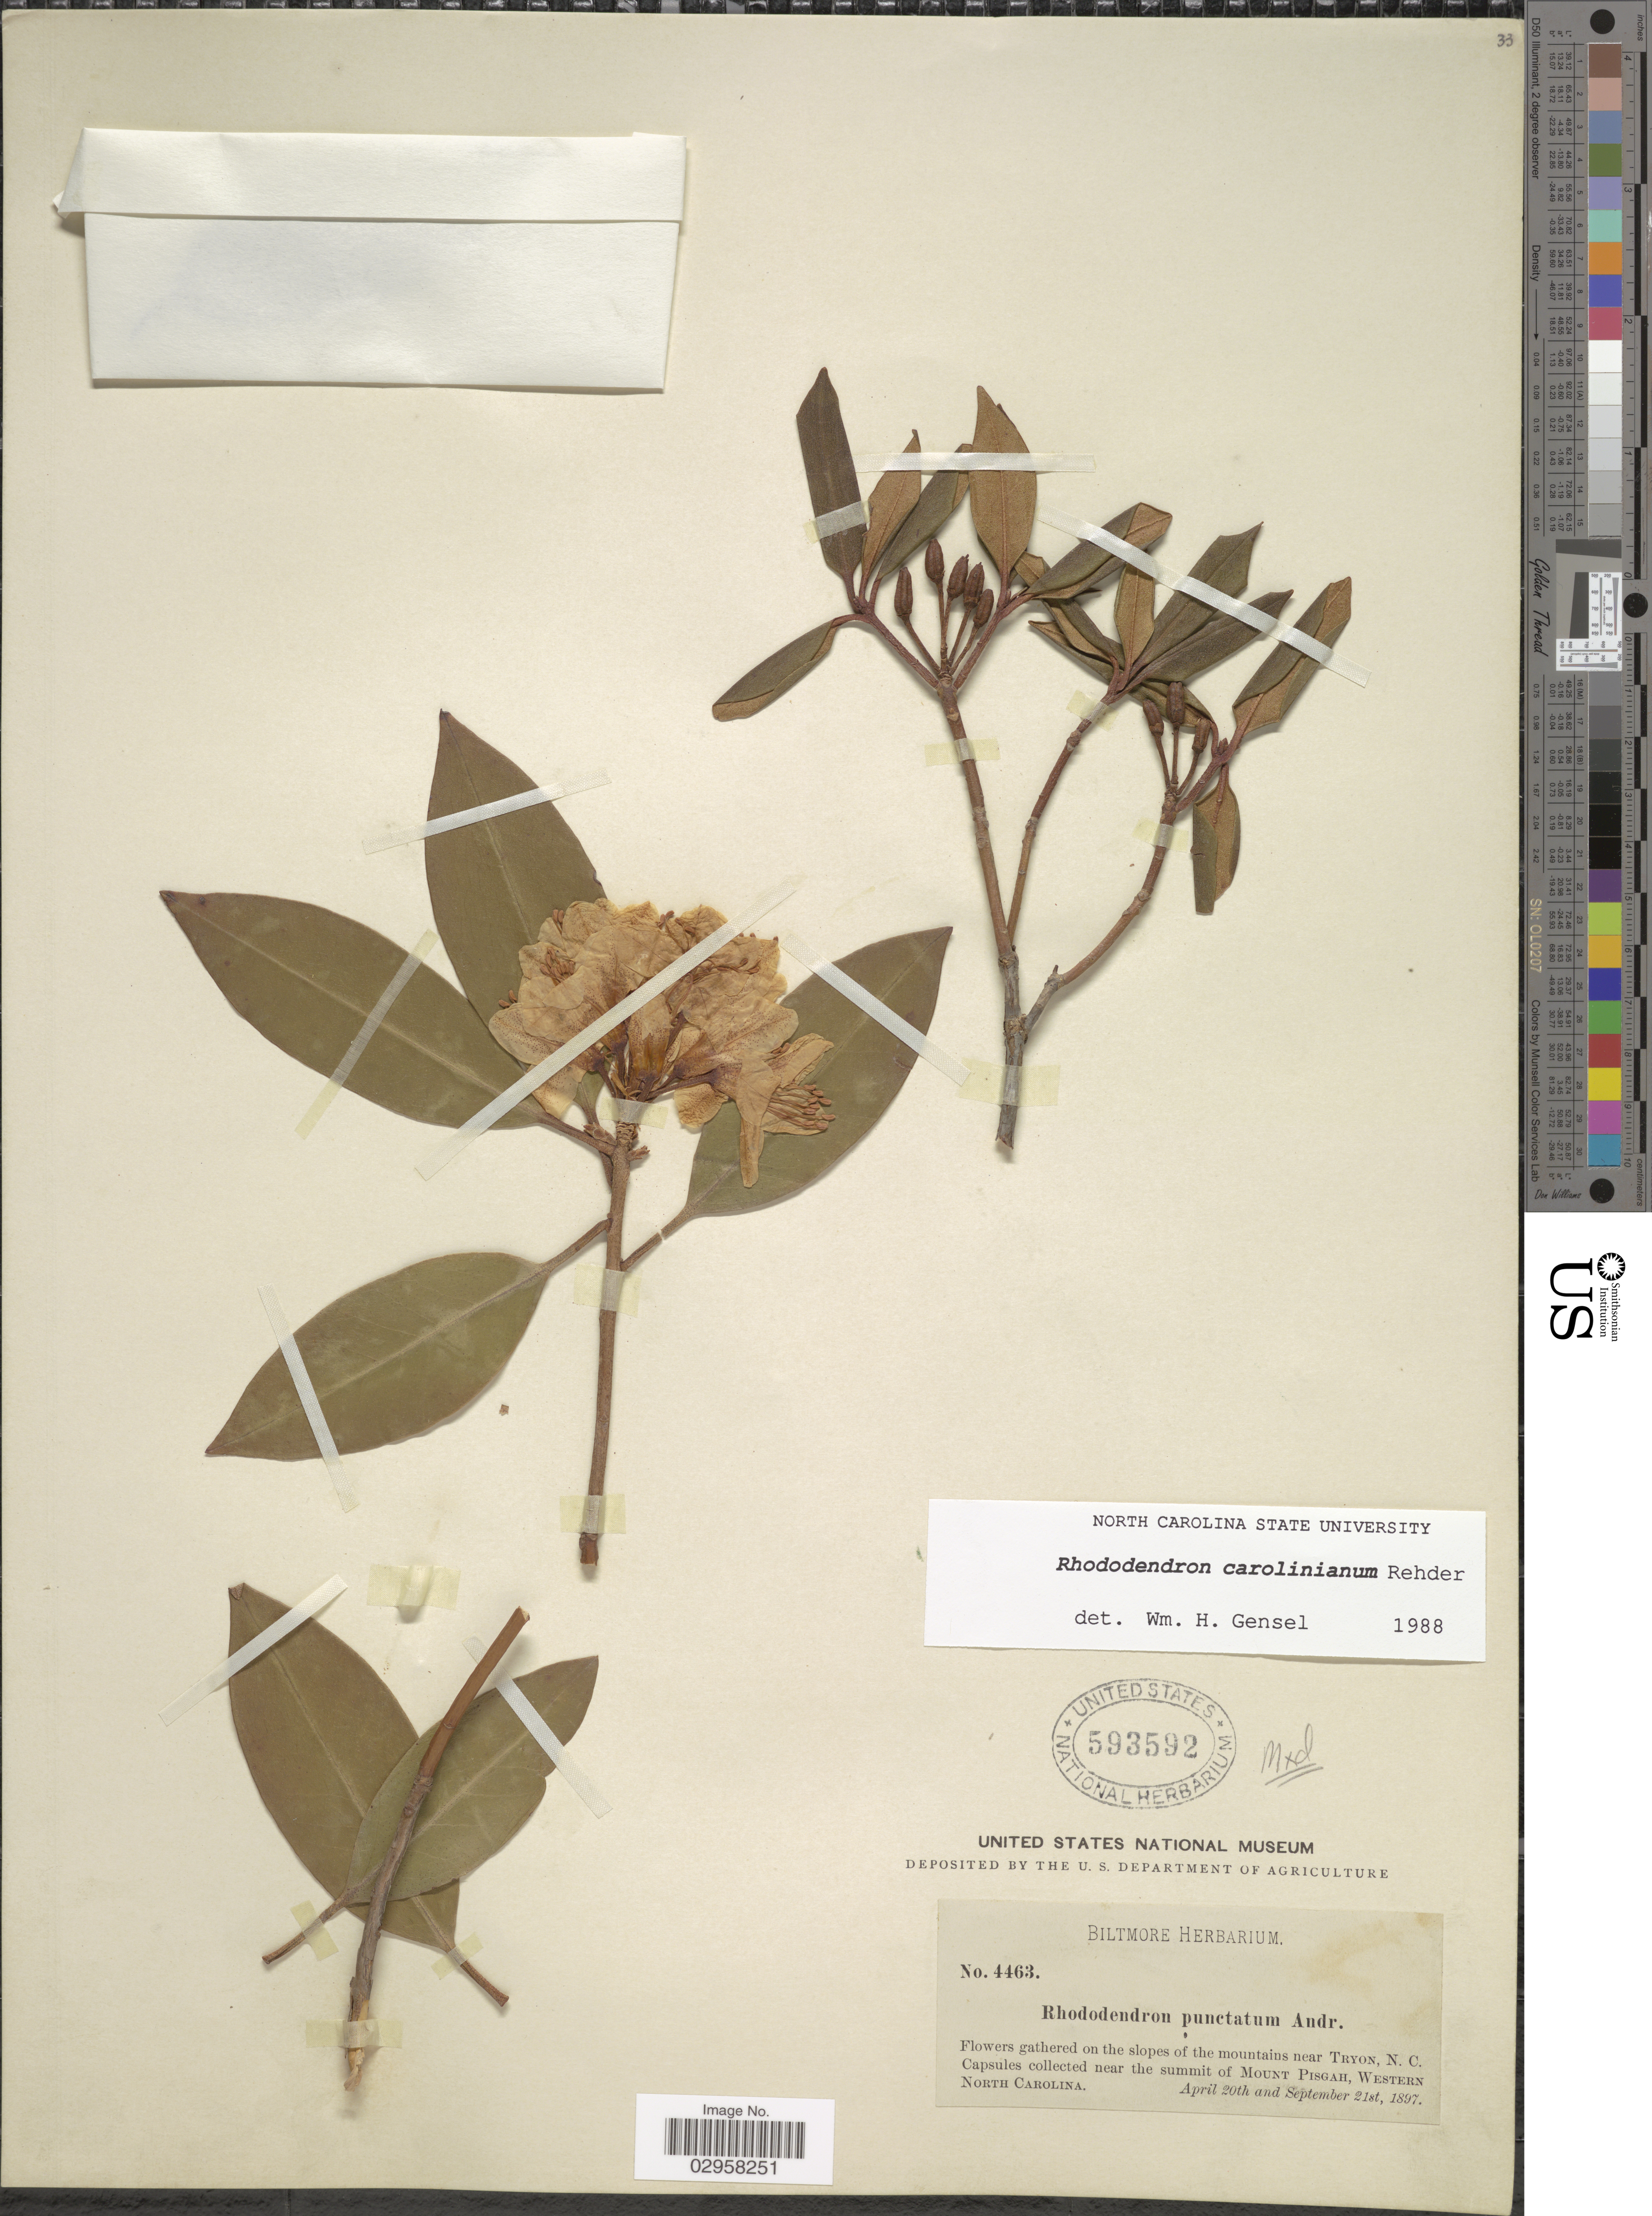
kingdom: Plantae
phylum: Tracheophyta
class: Magnoliopsida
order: Ericales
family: Ericaceae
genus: Rhododendron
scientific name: Rhododendron carolinianum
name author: Rehder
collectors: ex herb. Biltmore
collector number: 4463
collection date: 1897-04-20/1897-09-21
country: United States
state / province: North Carolina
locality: Flowers gathered on the slopes of the mountains near Tryon, N.C. Capsules collected near the summit of Mount Pisgah, Western North Carolina.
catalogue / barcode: US 593592